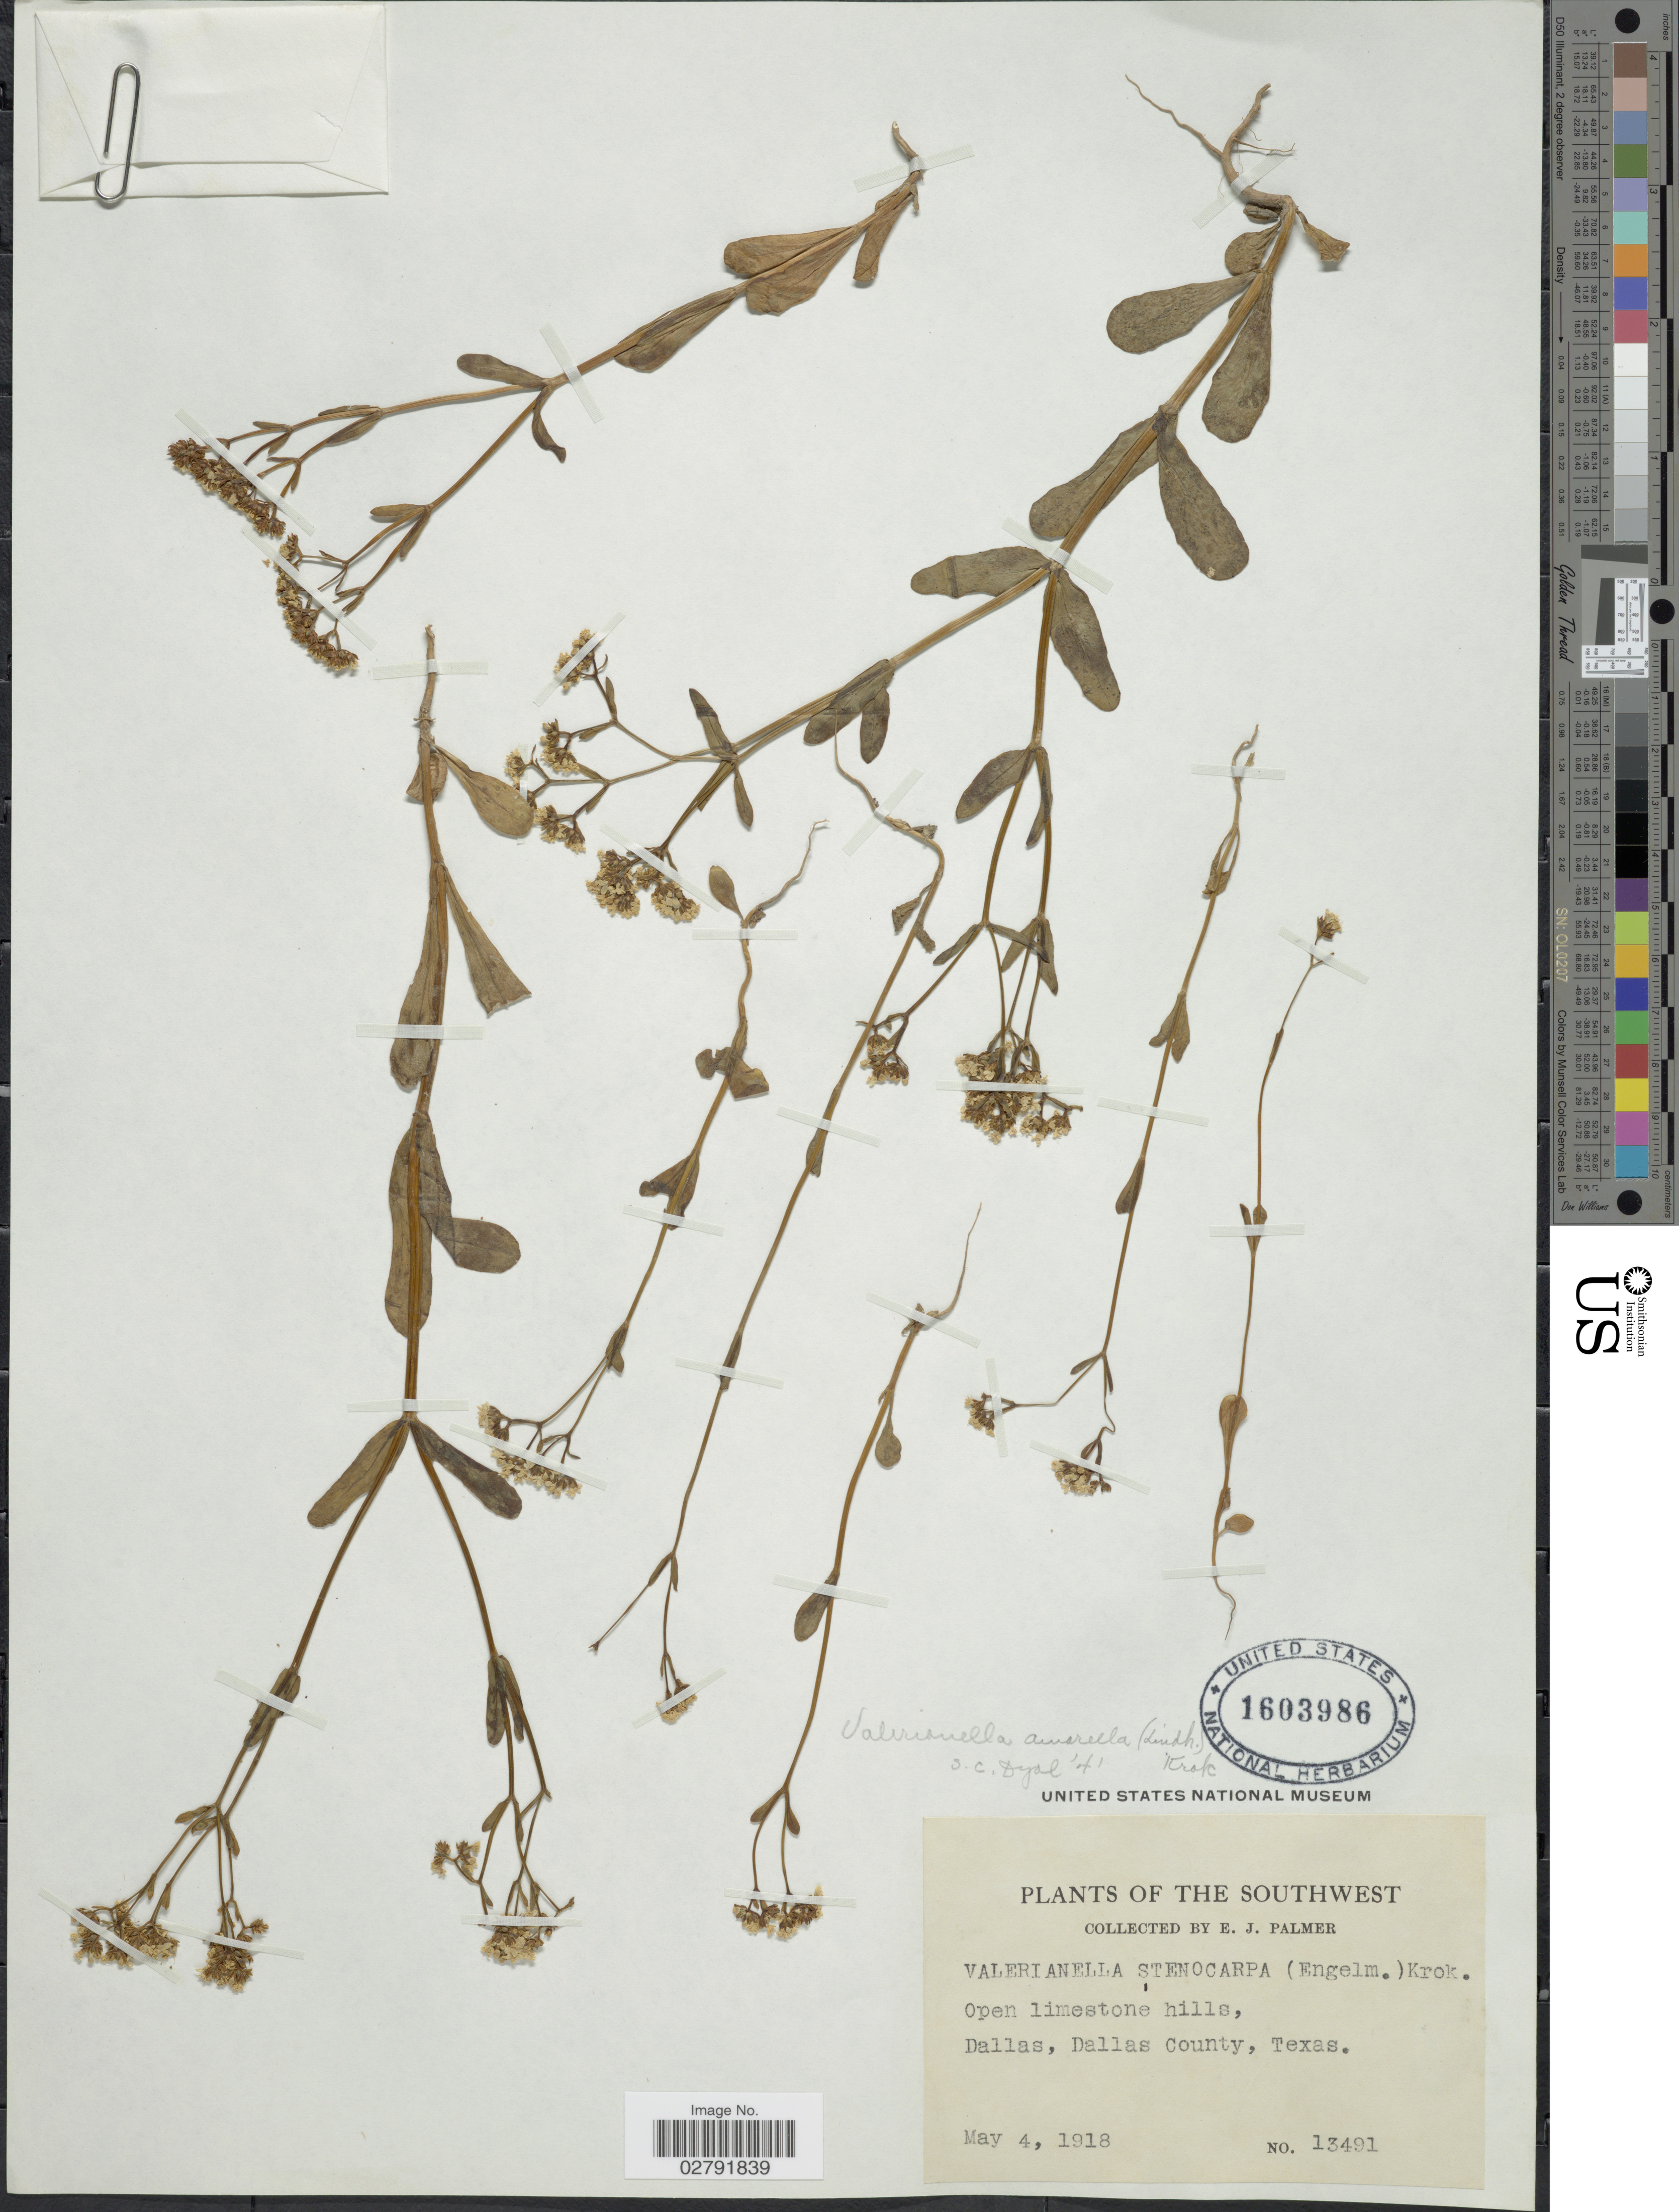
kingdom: Plantae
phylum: Tracheophyta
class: Magnoliopsida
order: Dipsacales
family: Caprifoliaceae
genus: Valerianella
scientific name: Valerianella amarella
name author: (Lindl. ex Engelm.) Krok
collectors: E. J. Palmer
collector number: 13491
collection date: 1918-05-04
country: United States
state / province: Texas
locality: Southwest. Dallas, Dallas County.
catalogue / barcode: US 1603986